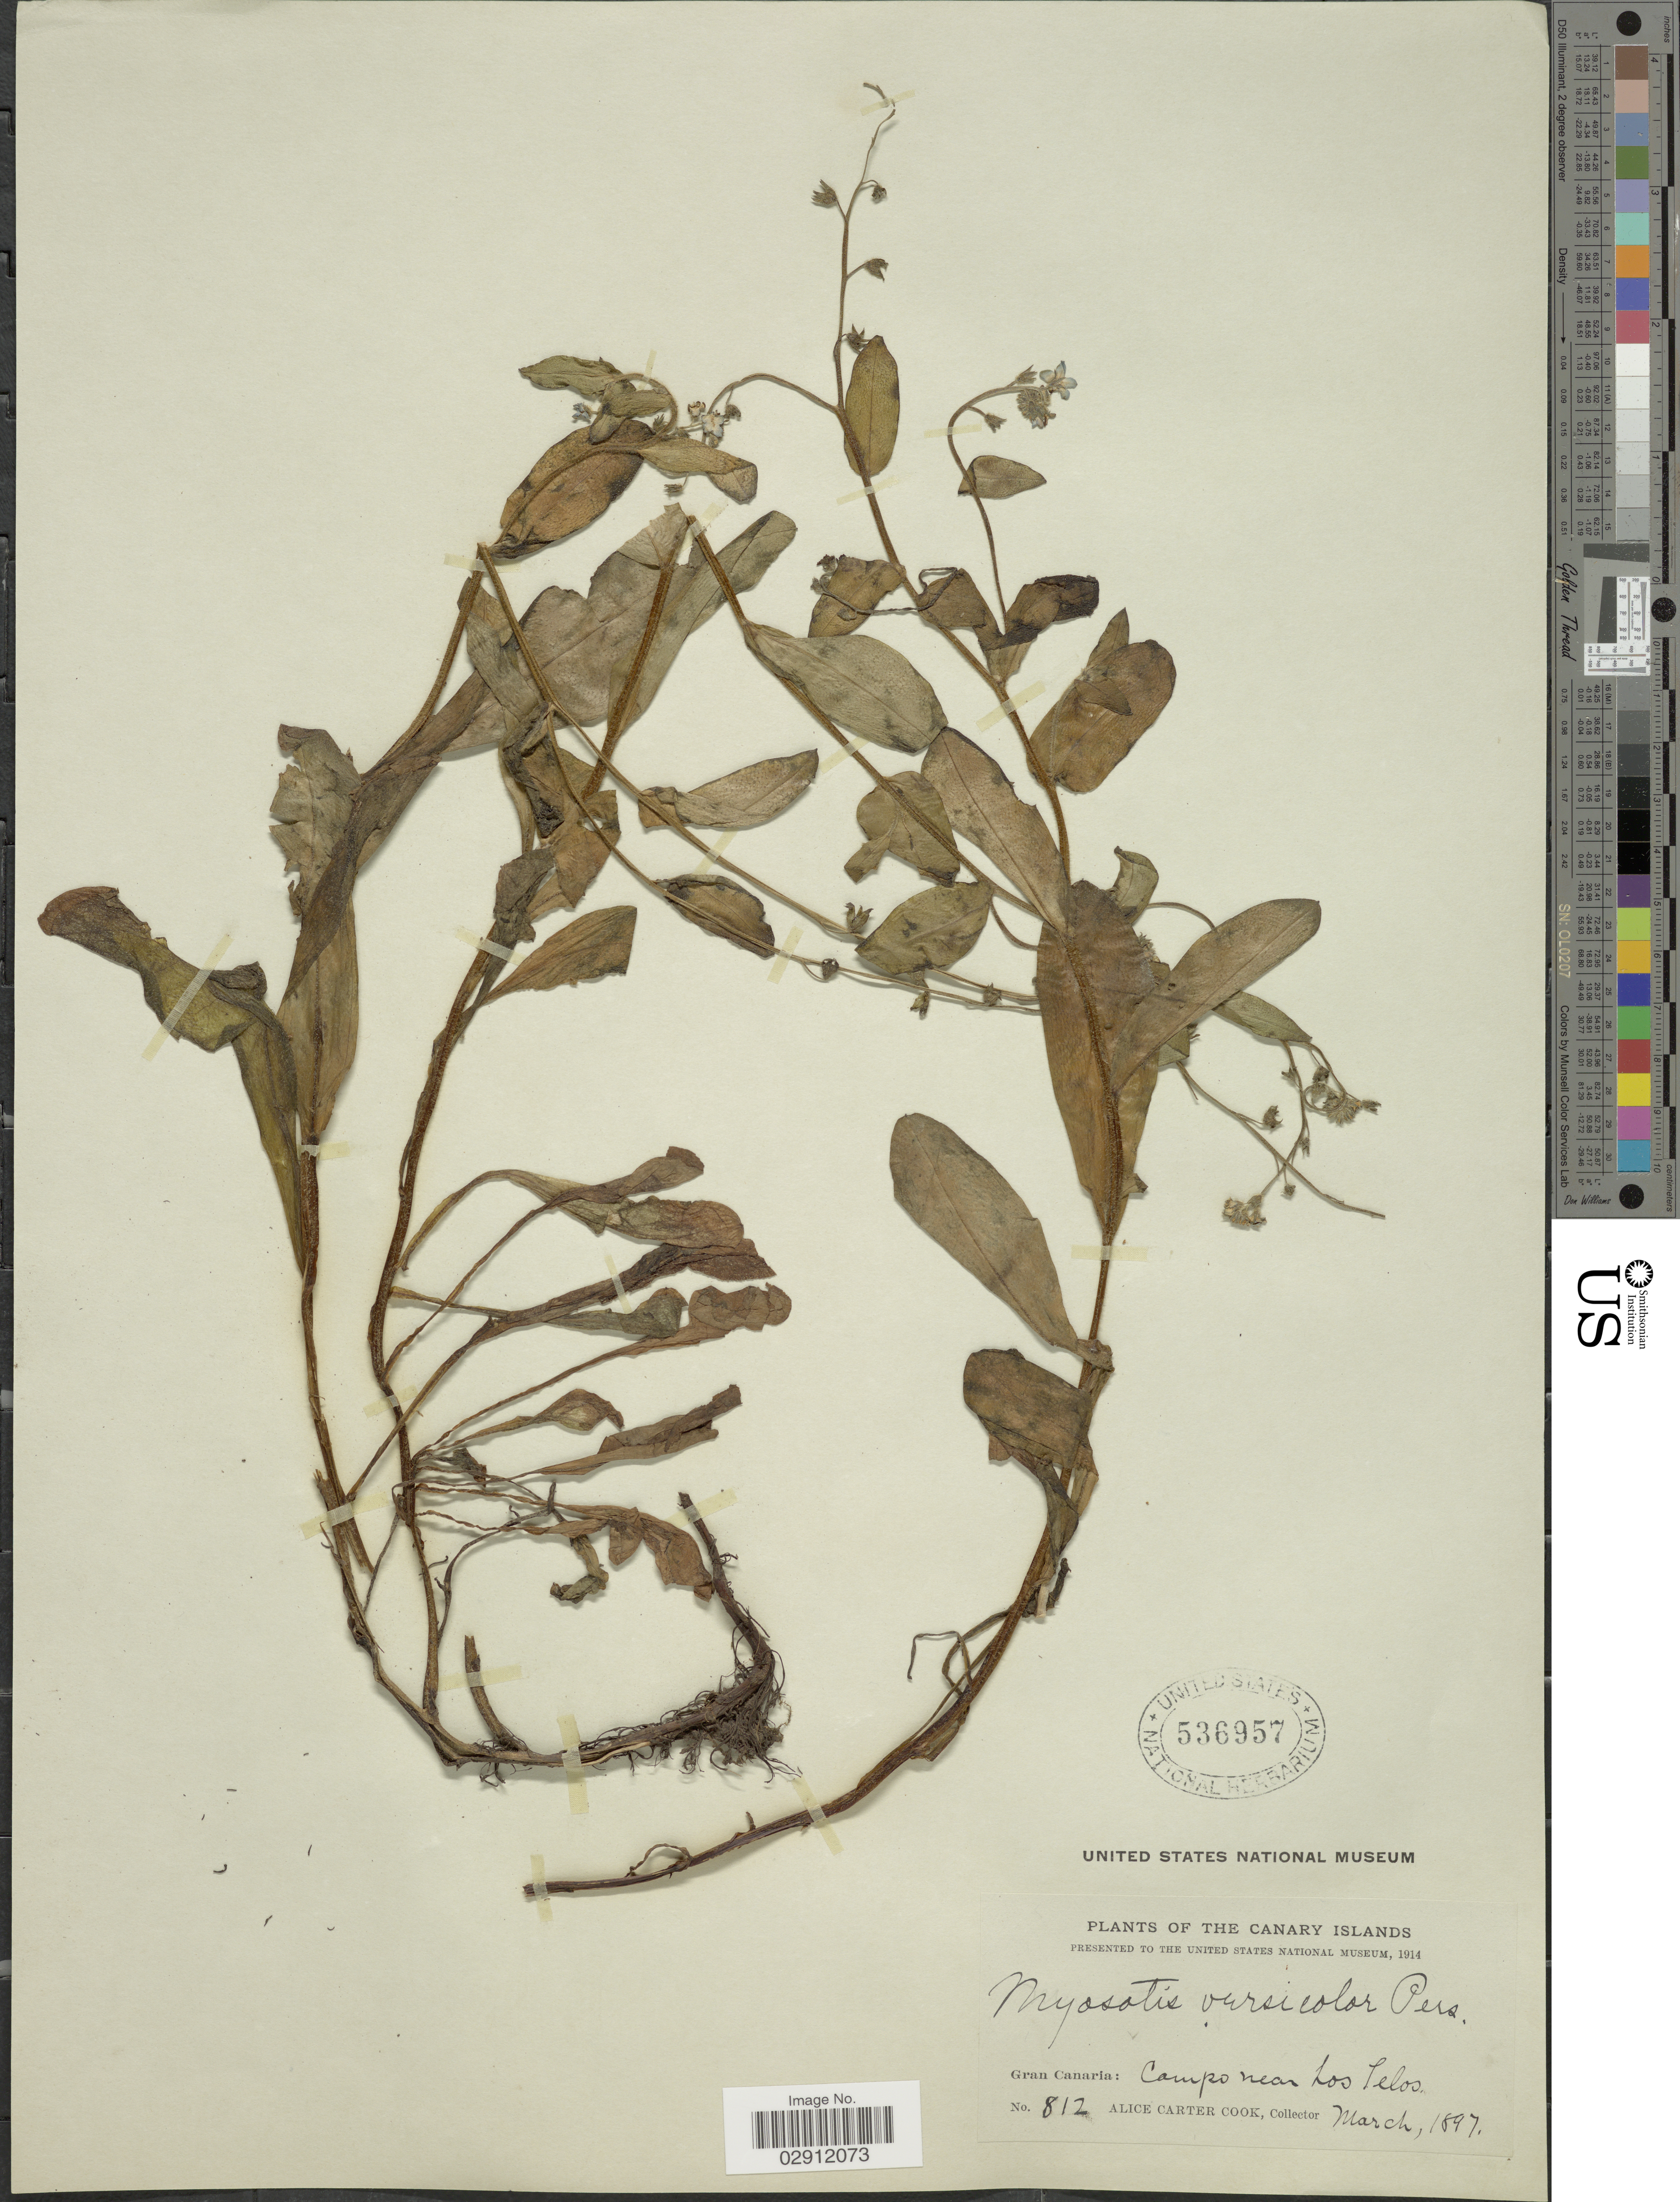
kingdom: Plantae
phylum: Tracheophyta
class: Magnoliopsida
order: Boraginales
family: Boraginaceae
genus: Myosotis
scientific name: Myosotis latifolia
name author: Poir.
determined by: Goldman, Doug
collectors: Alice C. Cook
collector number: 812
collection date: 1897-03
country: Spain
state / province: Canarias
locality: The Canary Islands. Gran Canaria: Campo near Los Tilos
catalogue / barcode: US 536957